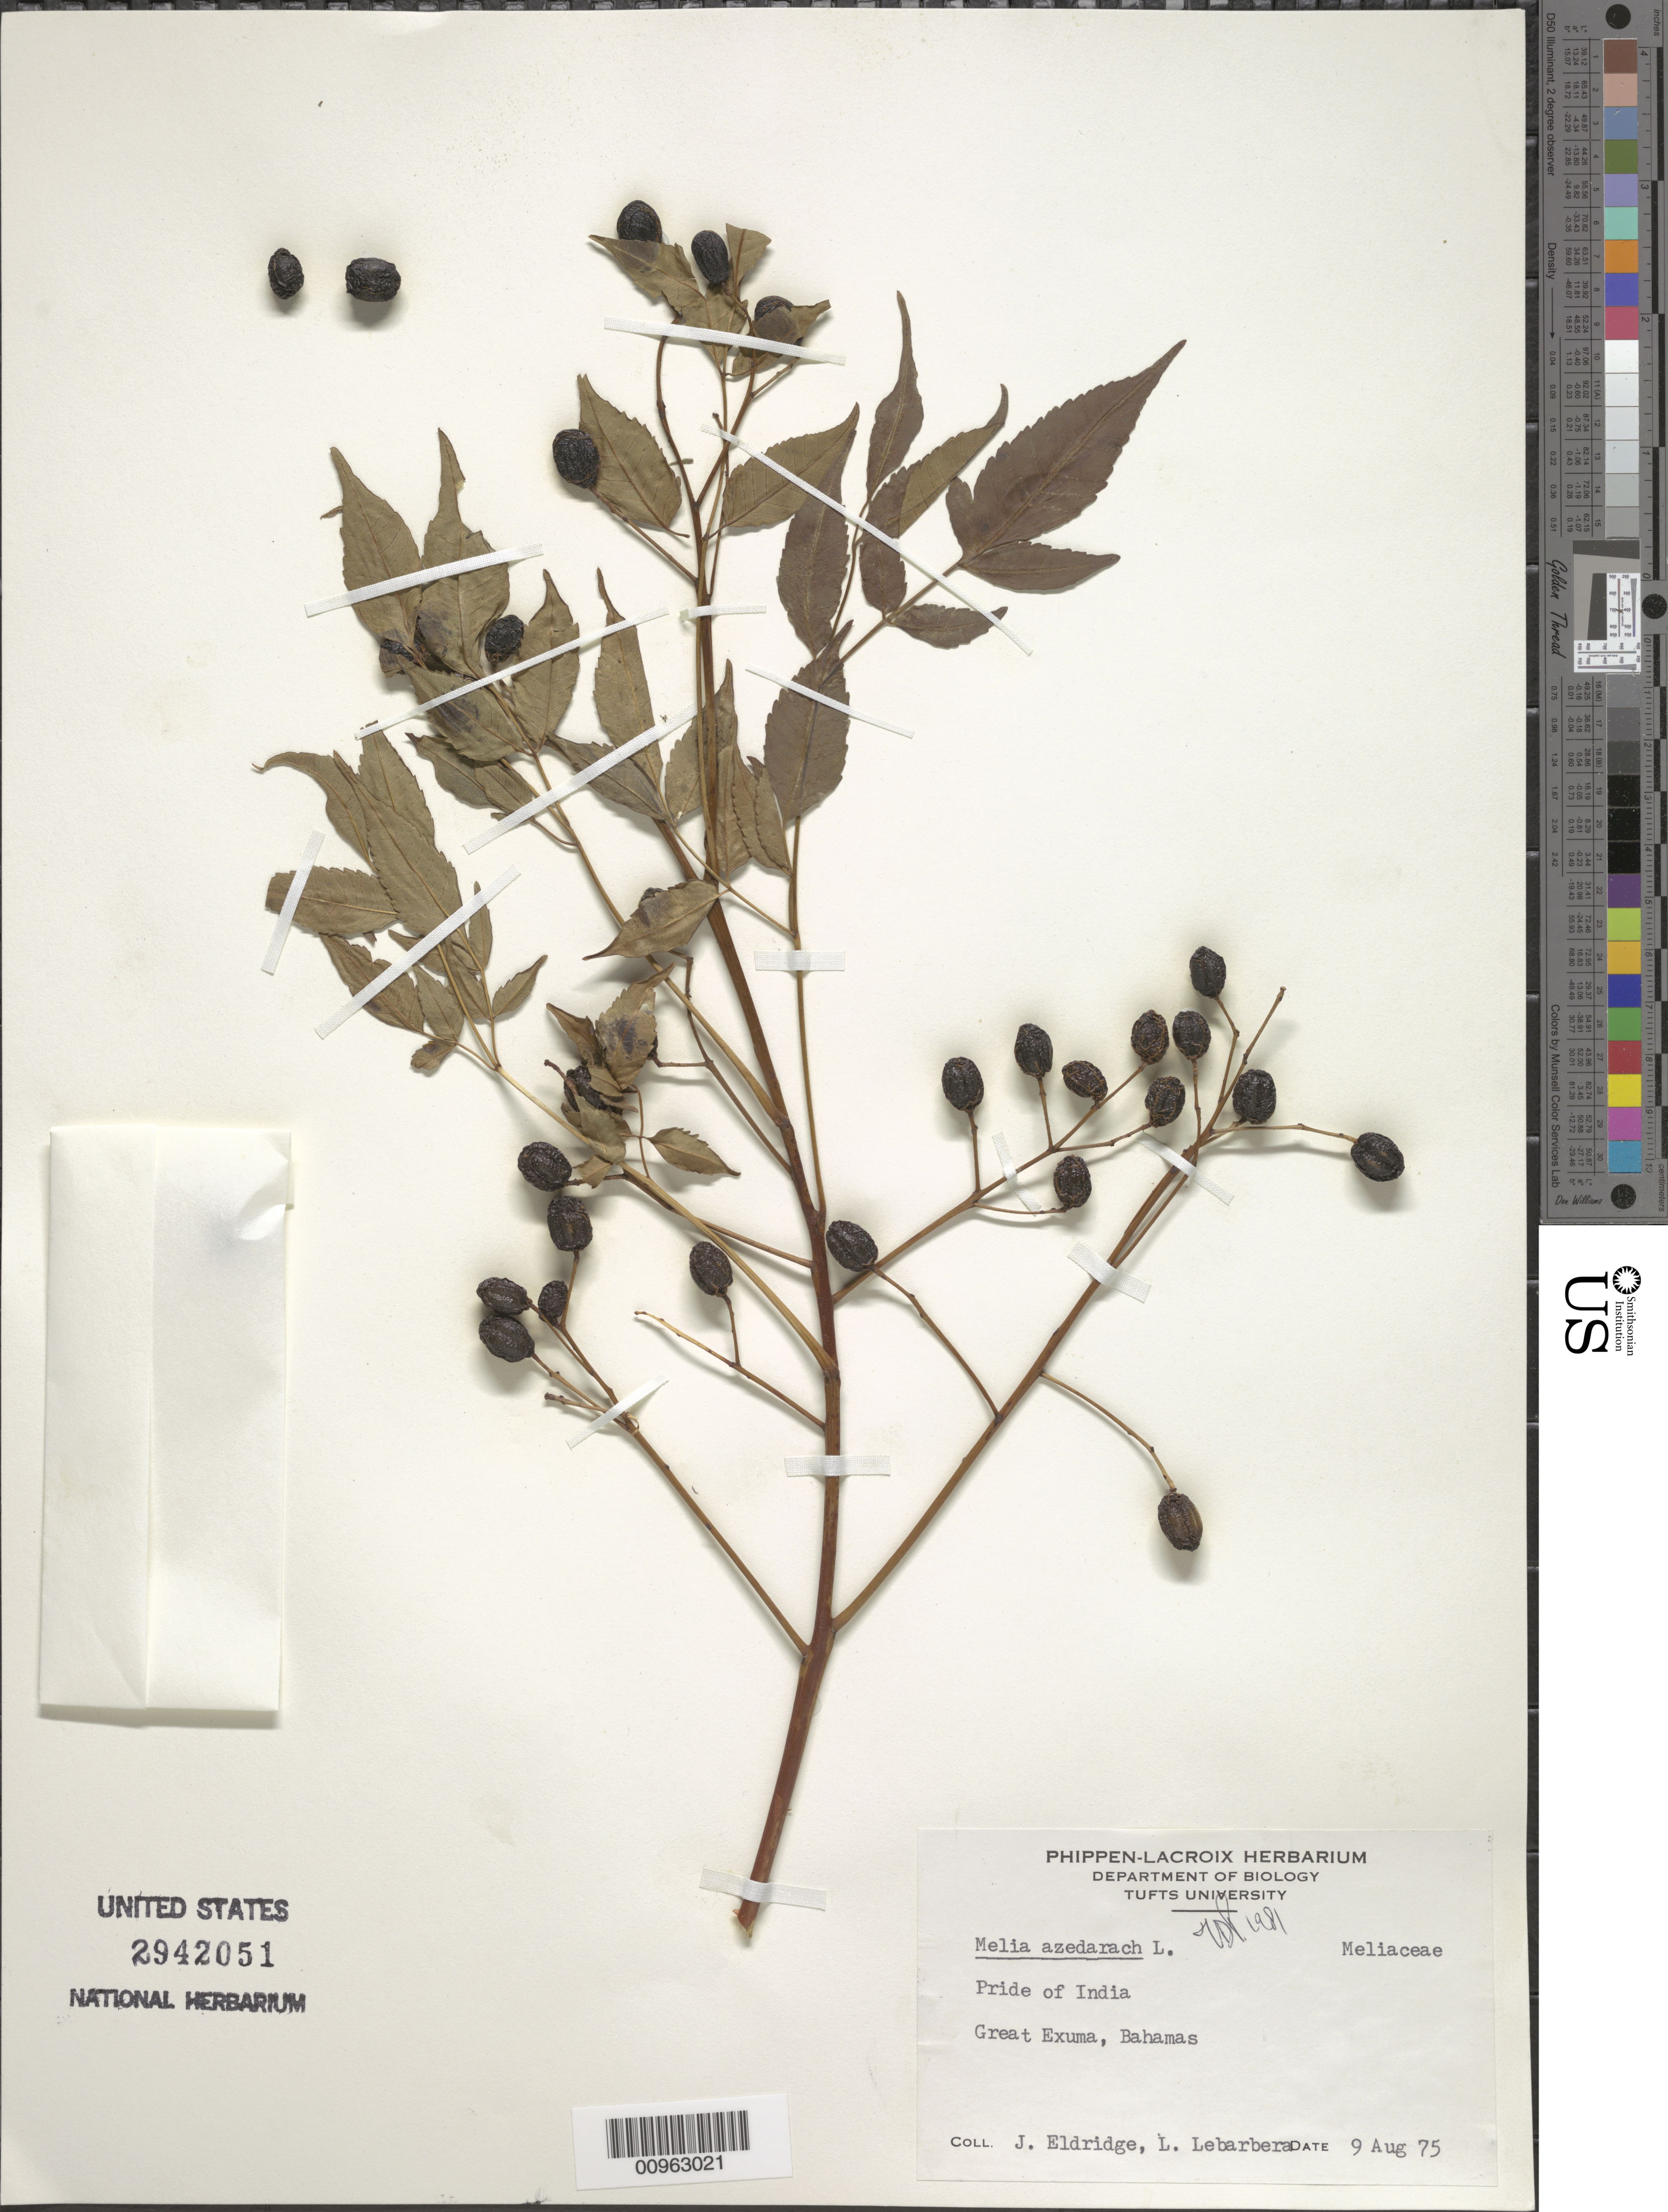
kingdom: Plantae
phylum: Tracheophyta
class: Magnoliopsida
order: Sapindales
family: Meliaceae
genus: Melia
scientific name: Melia azedarach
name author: L.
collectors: J. Eldridge & L. Lebarbera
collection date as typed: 09 Aug 1975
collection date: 1975-08-09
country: Bahamas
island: Great Exuma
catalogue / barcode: US 2942051